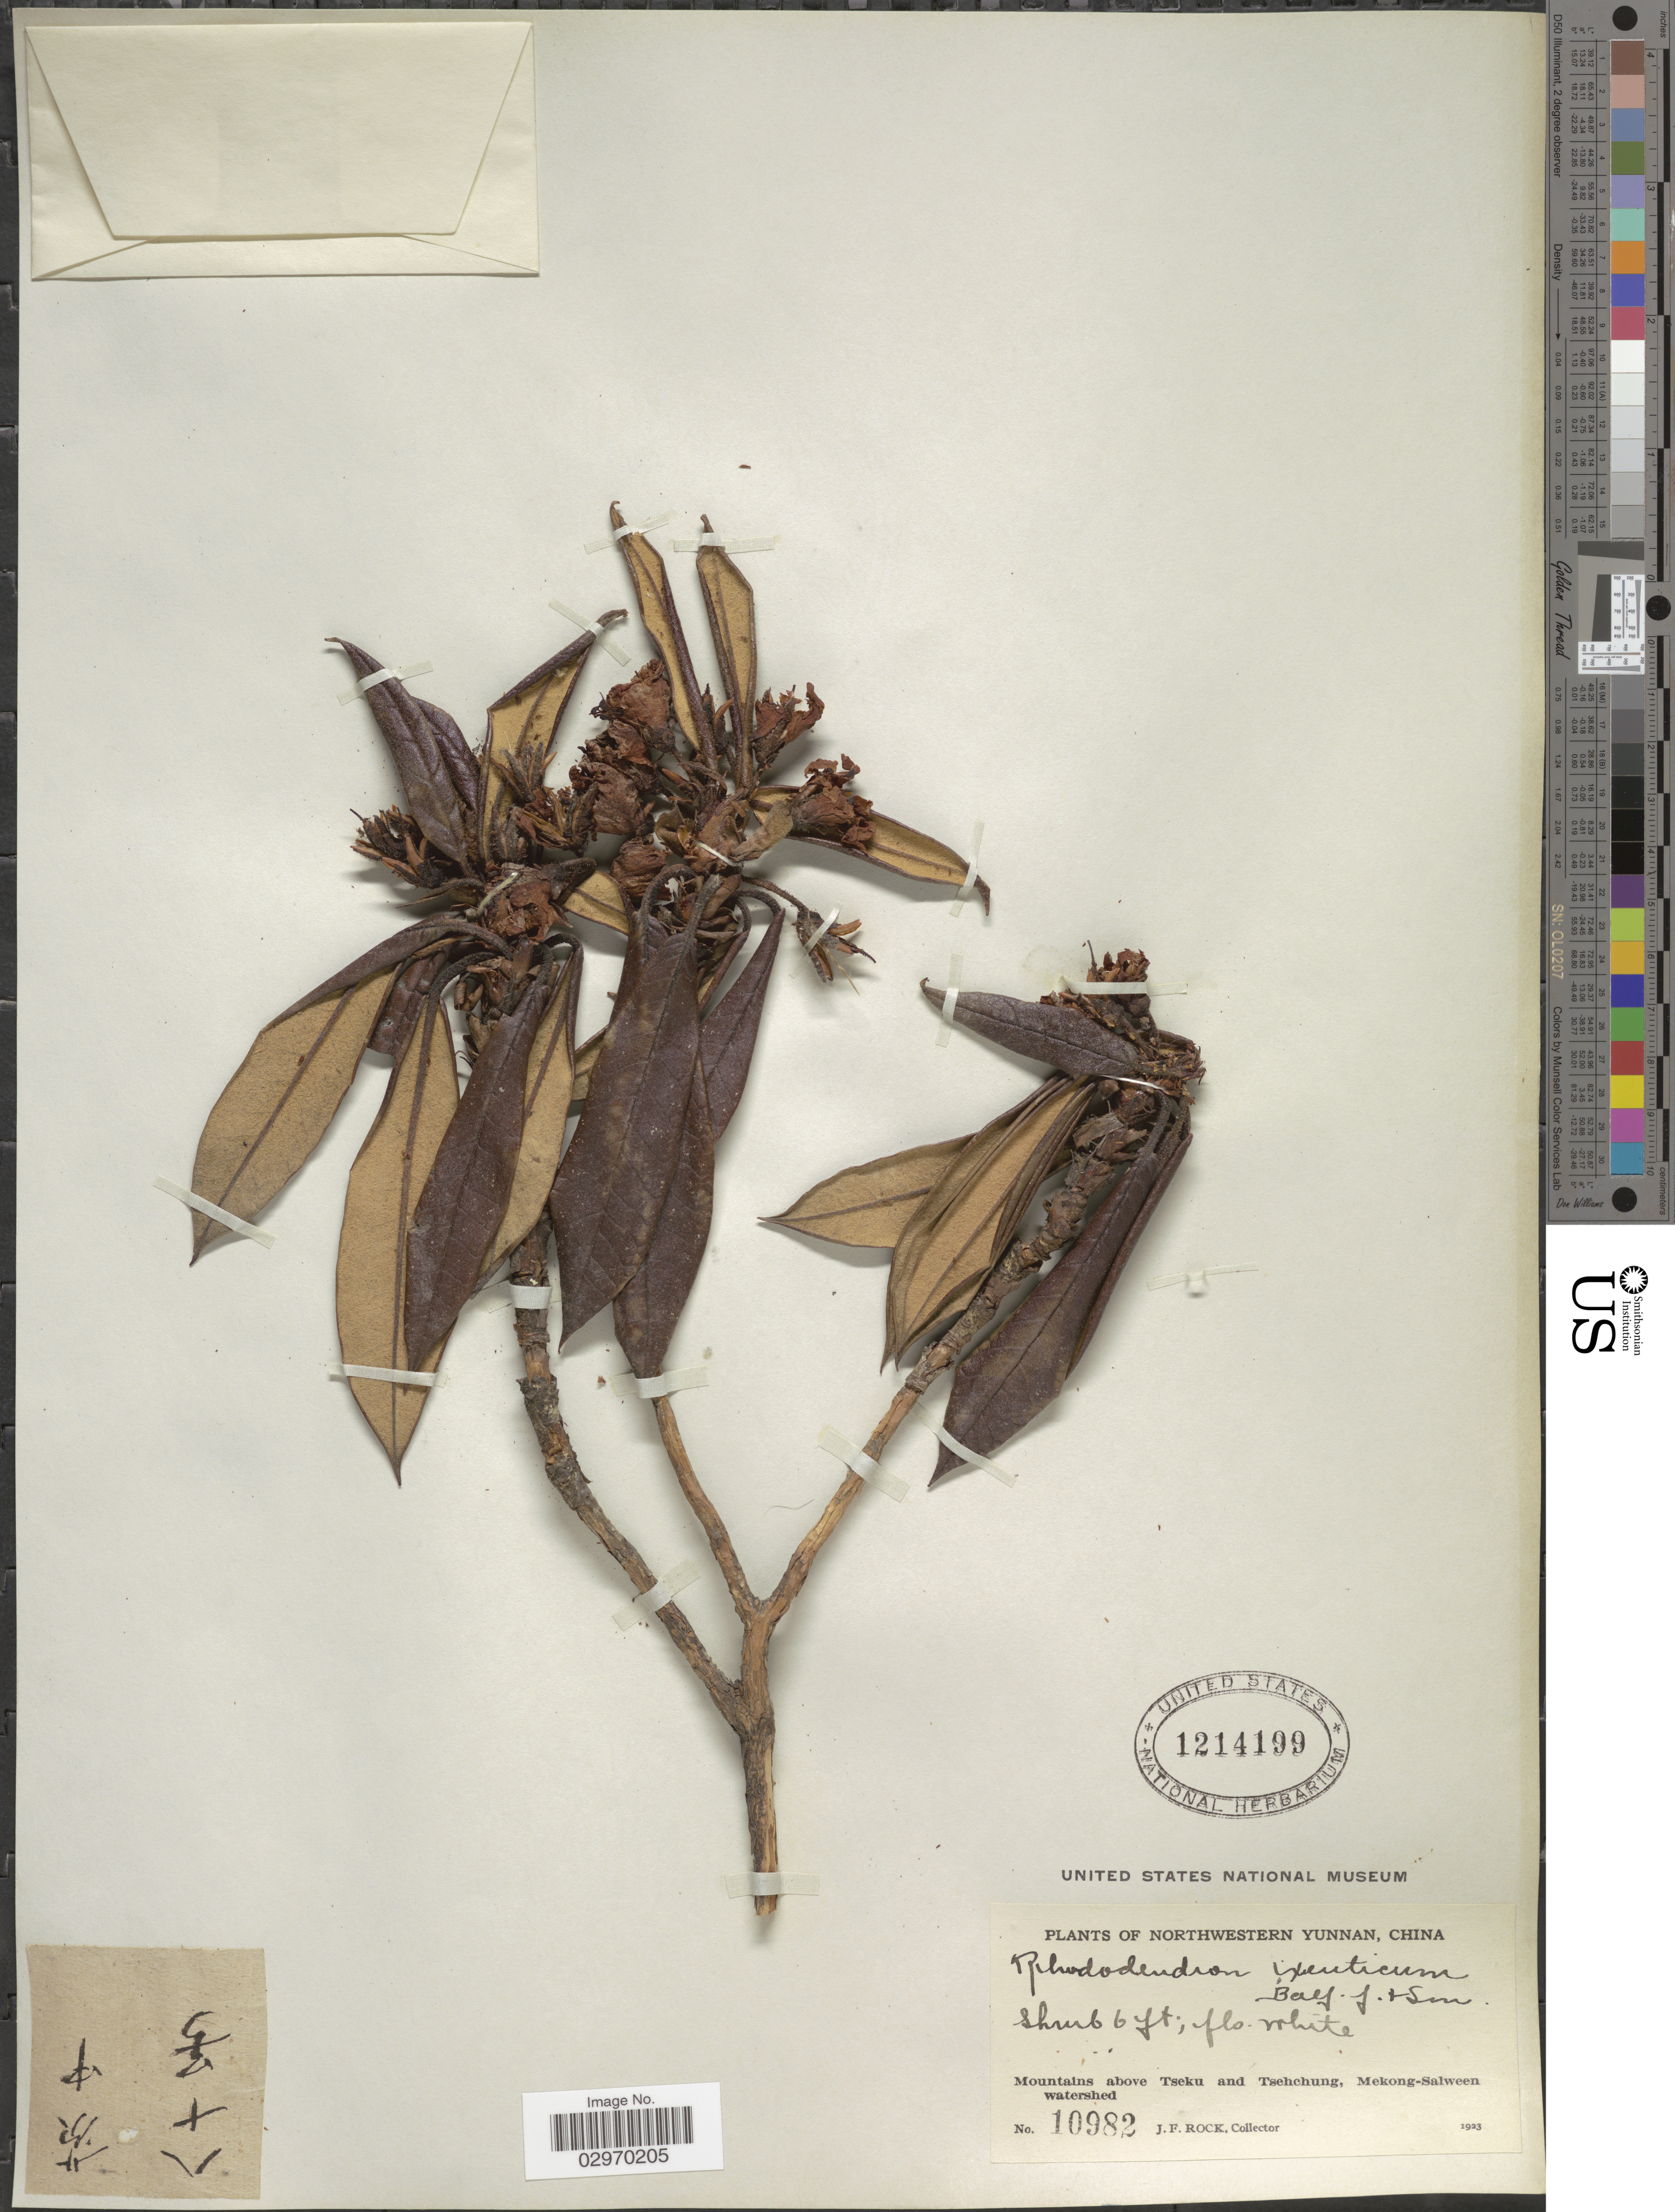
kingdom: Plantae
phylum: Tracheophyta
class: Magnoliopsida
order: Ericales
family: Ericaceae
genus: Rhododendron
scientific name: Rhododendron crinigerum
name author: Franch.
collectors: J. Rock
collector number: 10982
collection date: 1923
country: China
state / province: Yunnan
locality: Northwestern Yunnan. Mountains above Tseku and Tsehchung, Mekong-Salween watershed.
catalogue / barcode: US 1214199